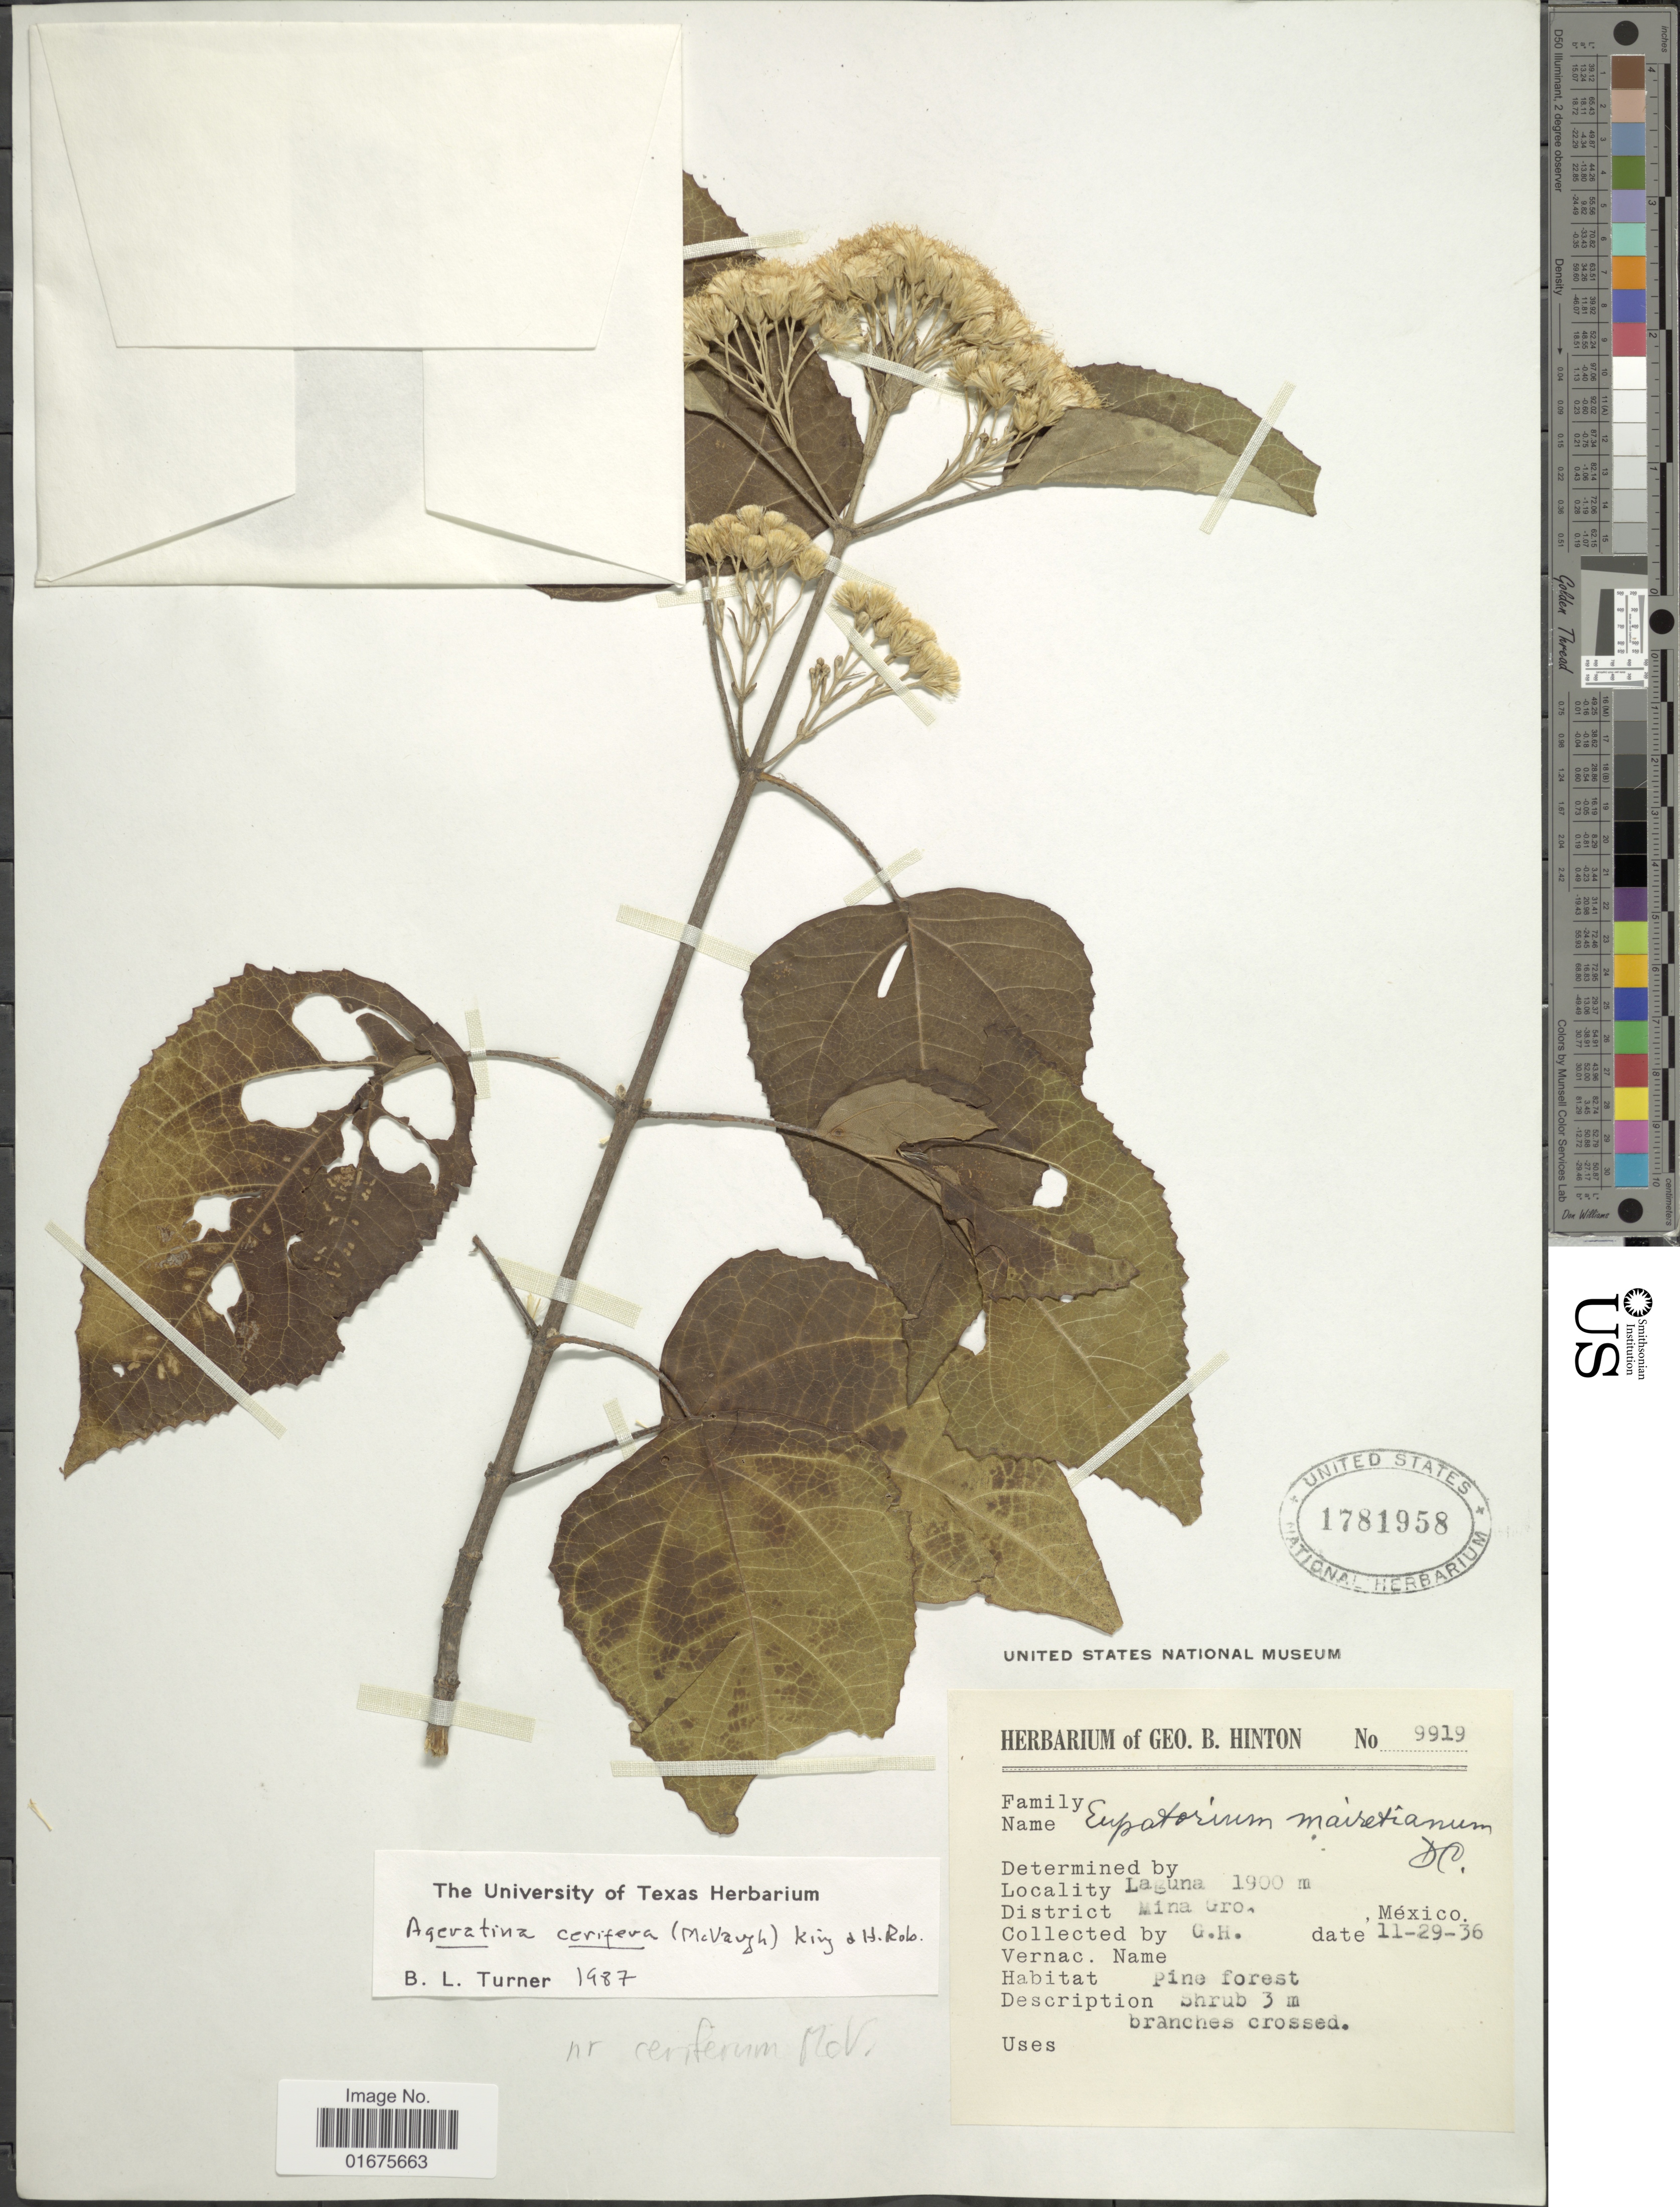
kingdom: Plantae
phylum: Tracheophyta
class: Magnoliopsida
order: Asterales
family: Asteraceae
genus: Ageratina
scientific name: Ageratina cerifera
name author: (Mc Vaugh) R.M. King & H. Rob.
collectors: G. B. Hinton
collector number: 9919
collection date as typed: Transcribed d/m/y: 29/11/36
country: Mexico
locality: Laguna, Mina Gro. México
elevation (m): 1900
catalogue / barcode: US 1781958